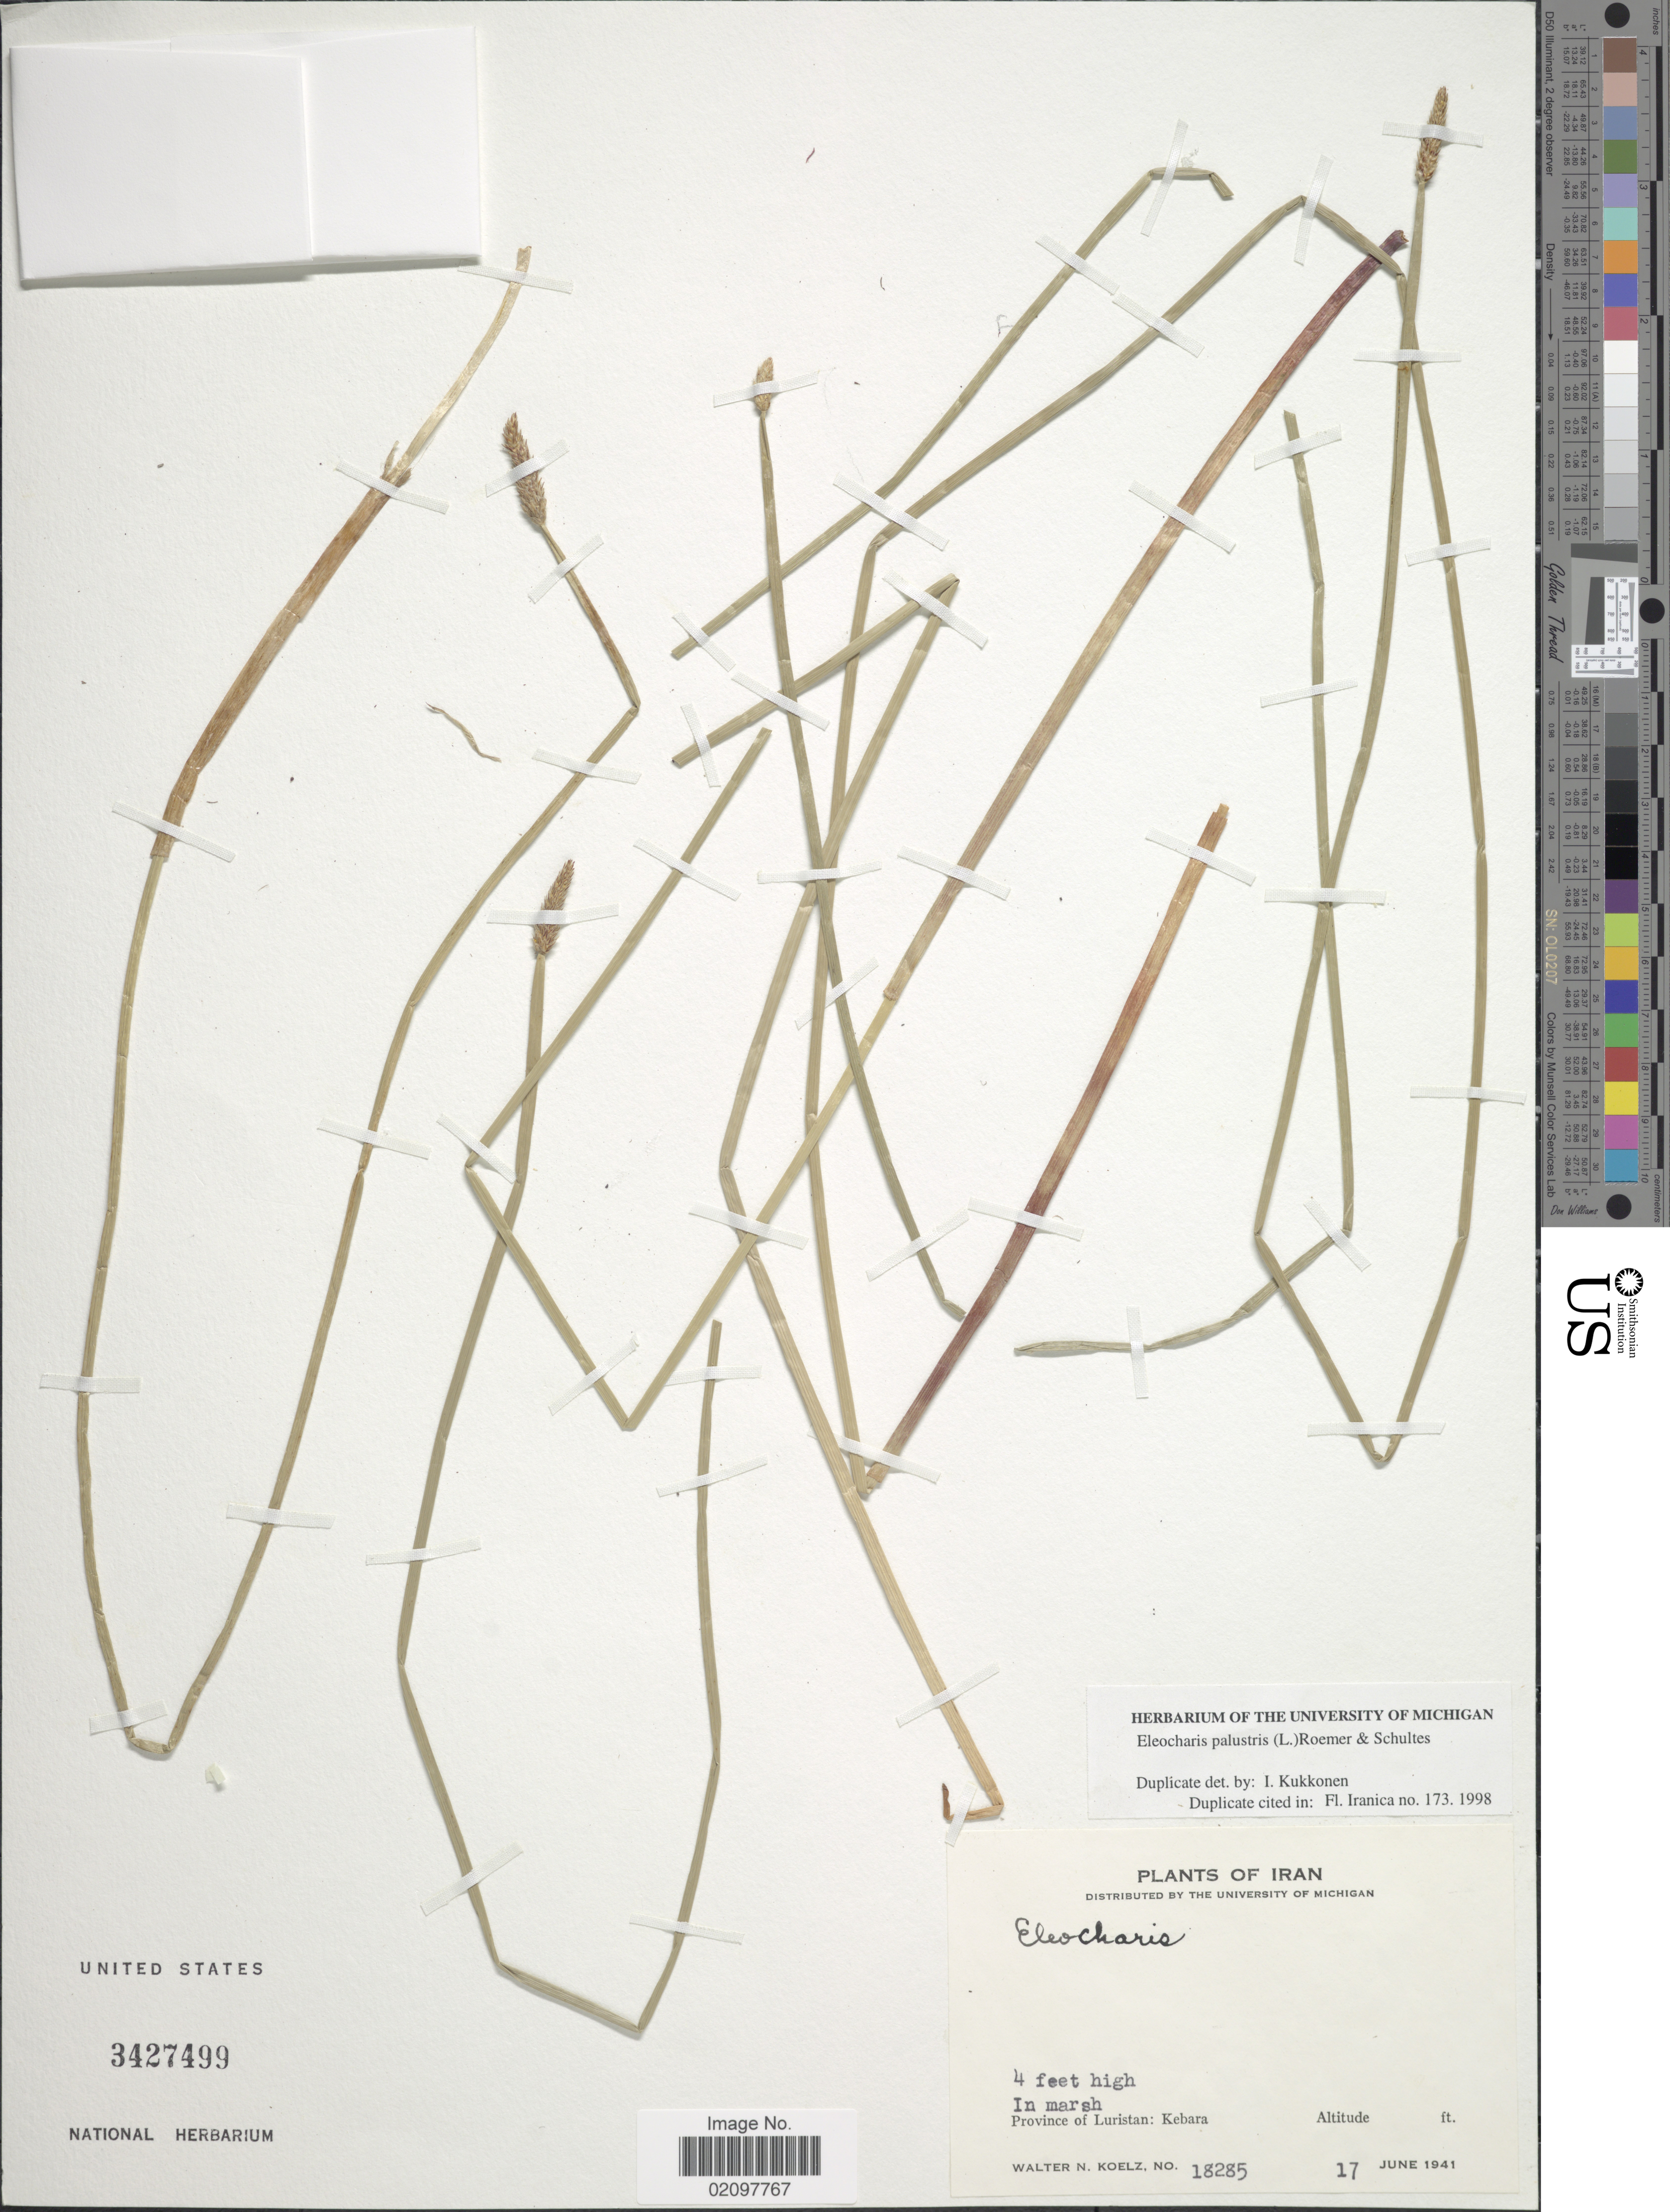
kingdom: Plantae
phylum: Tracheophyta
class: Liliopsida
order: Poales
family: Cyperaceae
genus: Eleocharis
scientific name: Eleocharis palustris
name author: (L.) Roem. & Schult.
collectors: W. N. Koelz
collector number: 18285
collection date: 1941-06-17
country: Iran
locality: Province of Luristan: Kebara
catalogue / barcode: US 3427499